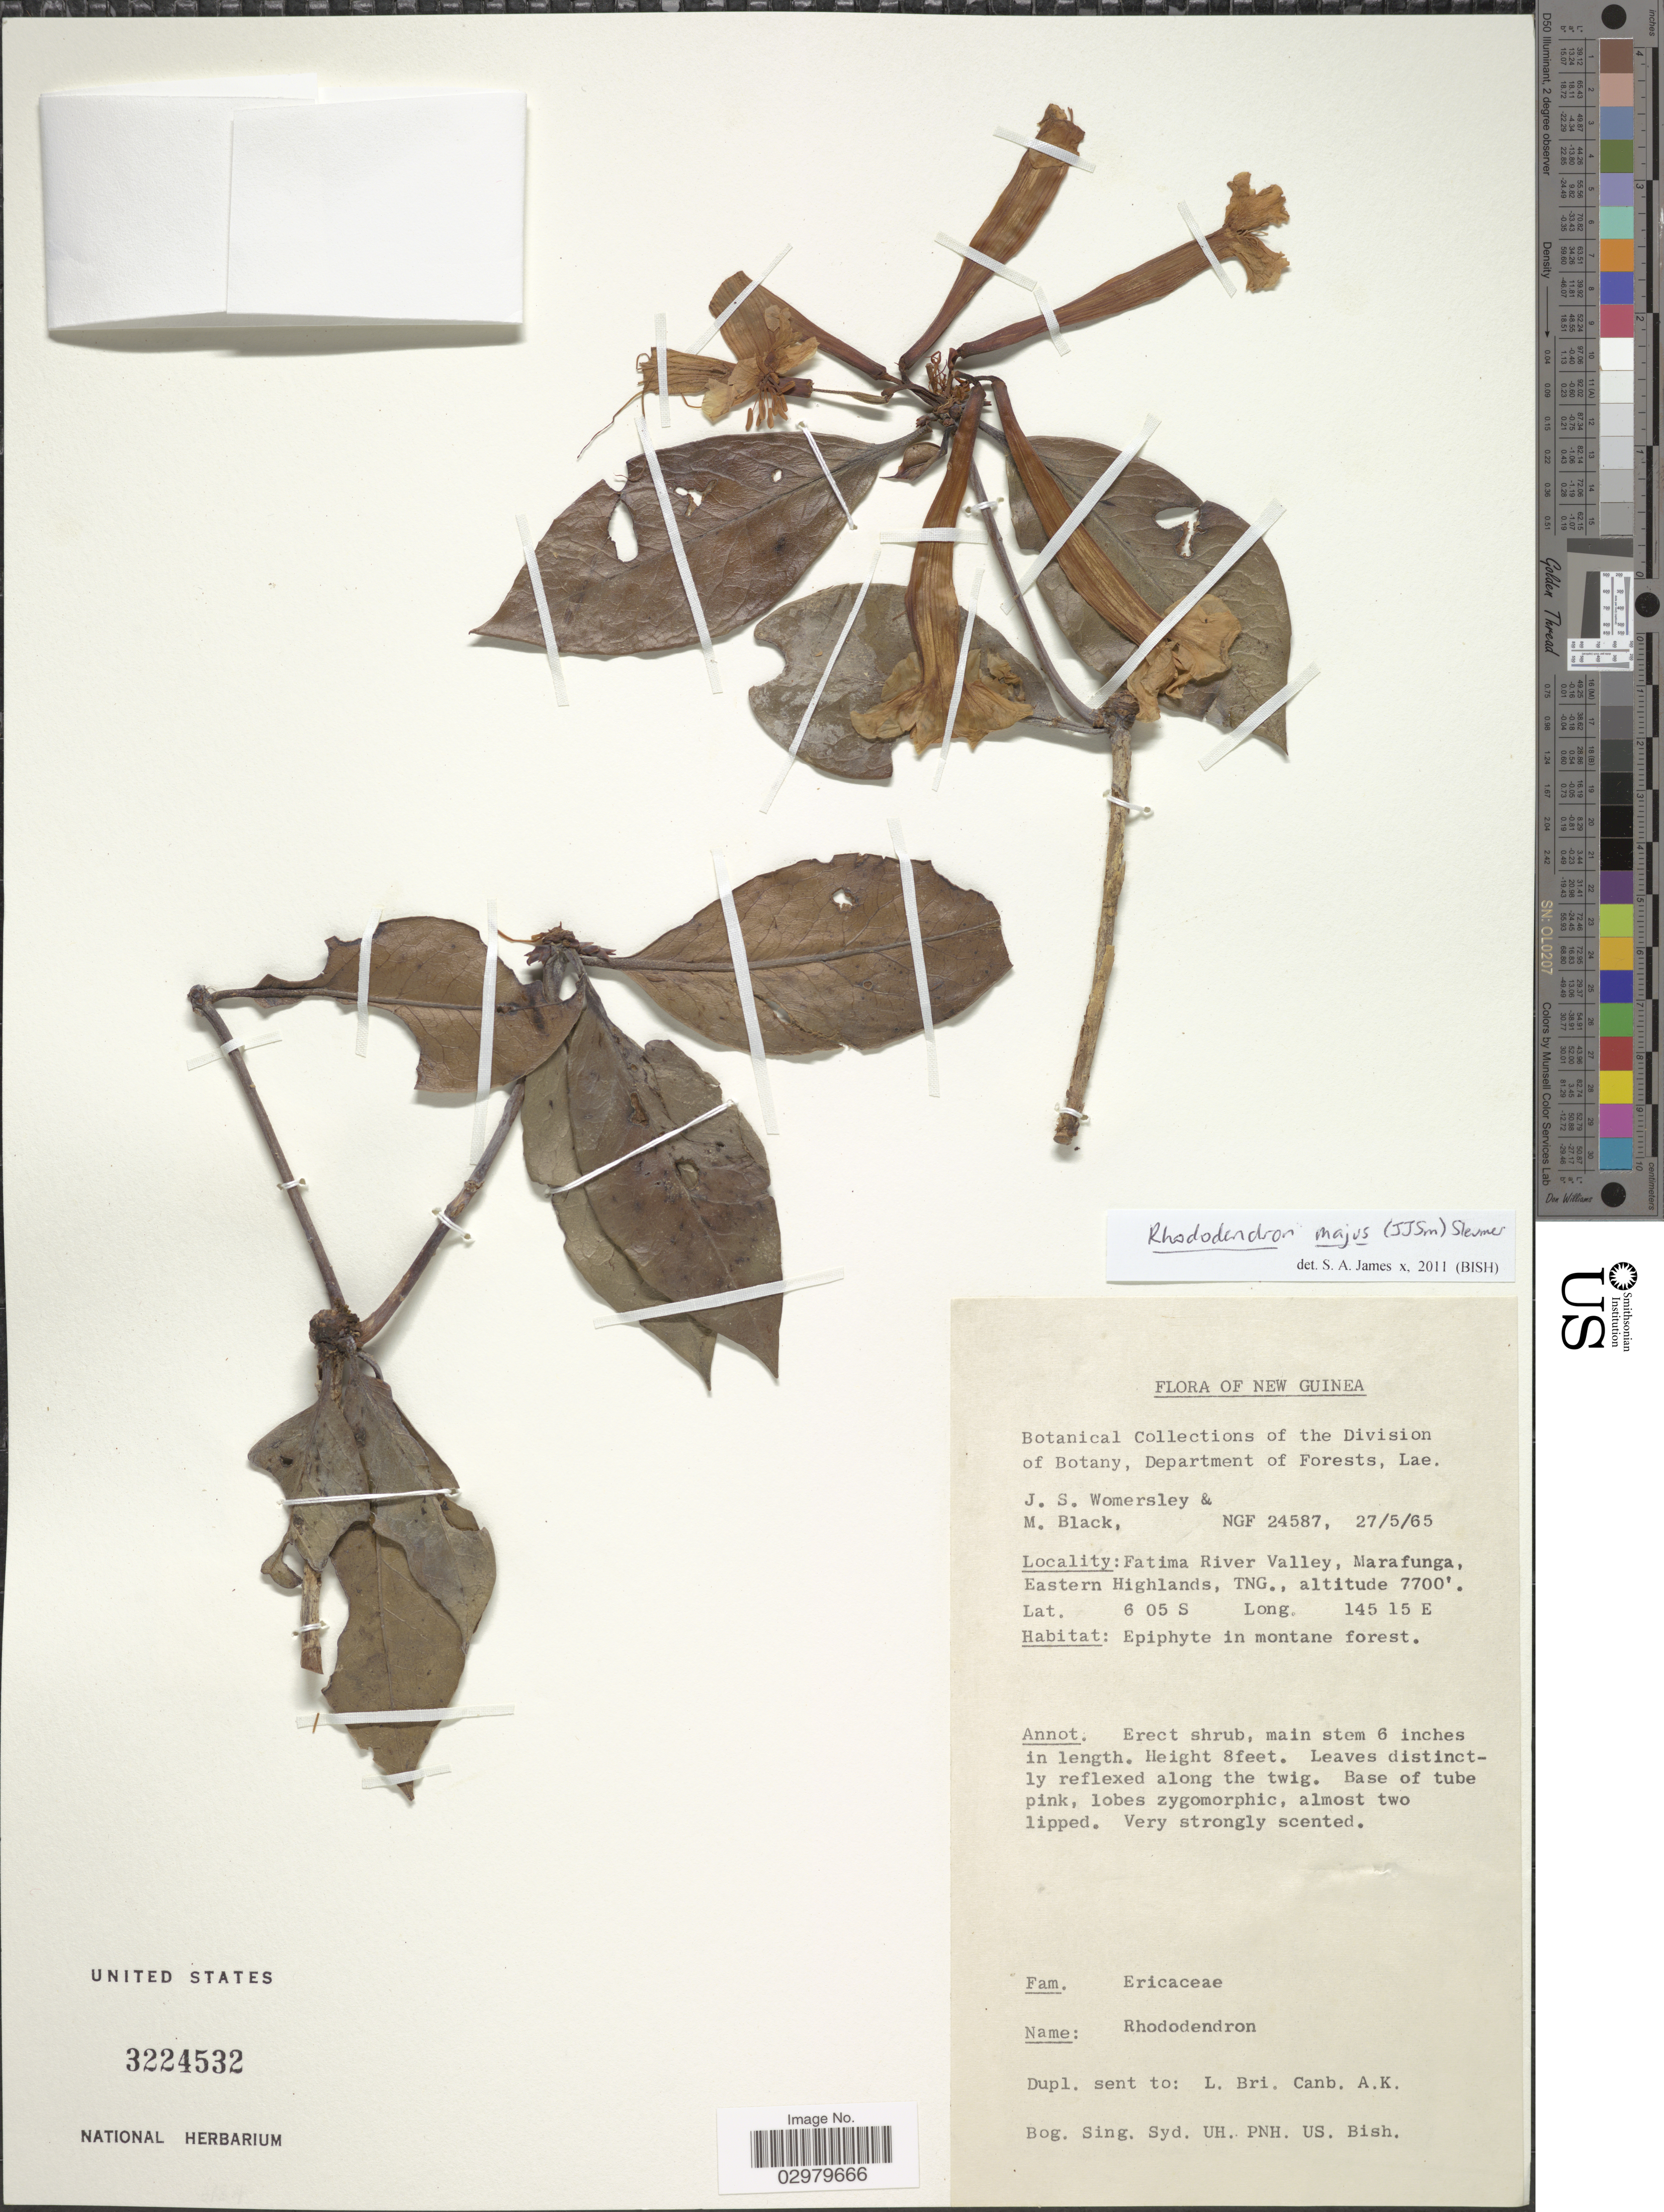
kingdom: Plantae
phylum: Tracheophyta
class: Magnoliopsida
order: Ericales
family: Ericaceae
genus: Rhododendron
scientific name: Rhododendron maius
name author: (J.J. Sm.) Sleumer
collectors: J. S. Womersley & M. Black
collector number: NGF 24587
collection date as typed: Transcribed d/m/y: 27/5/65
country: Papua New Guinea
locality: New Guinea. Fatima River Valley, Marafunga, Eastern Highlands, TNG.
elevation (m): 2347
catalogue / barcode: US 3224532